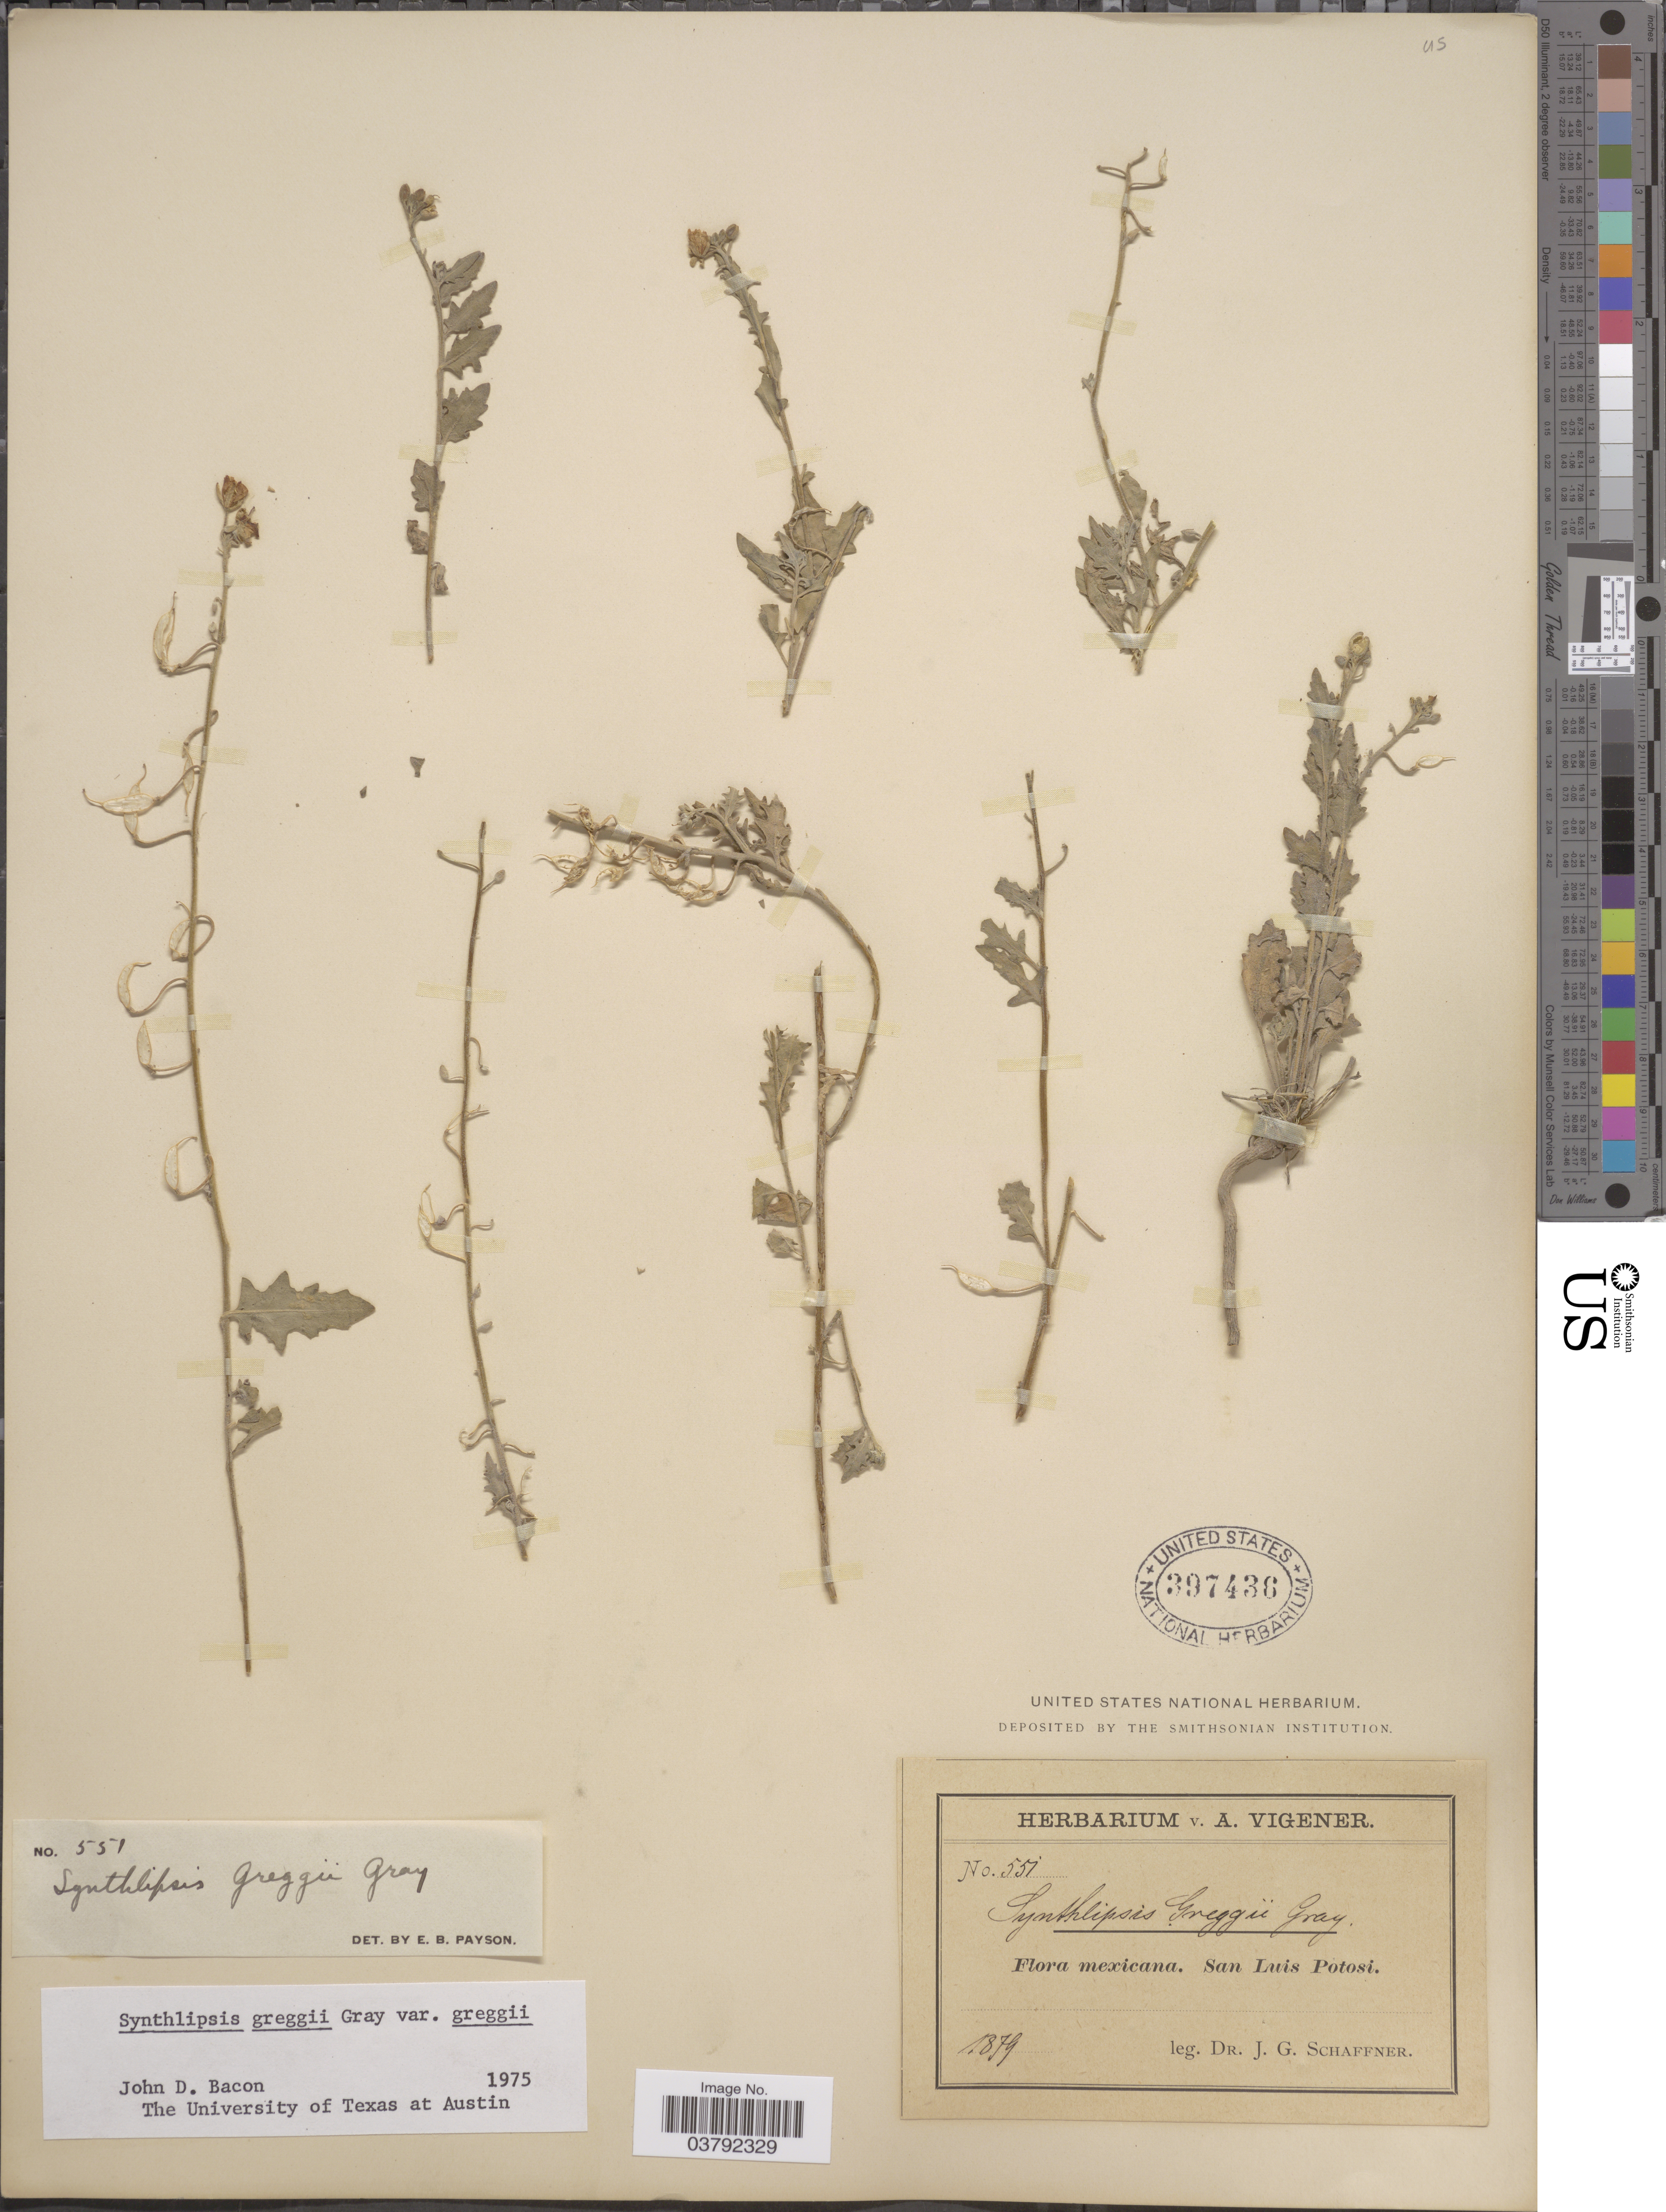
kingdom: Plantae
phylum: Tracheophyta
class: Magnoliopsida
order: Brassicales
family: Brassicaceae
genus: Synthlipsis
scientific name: Synthlipsis greggii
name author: A. Gray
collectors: J. G. Schaffner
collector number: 551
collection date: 1879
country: Mexico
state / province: San Luis Potosí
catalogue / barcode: US 397436